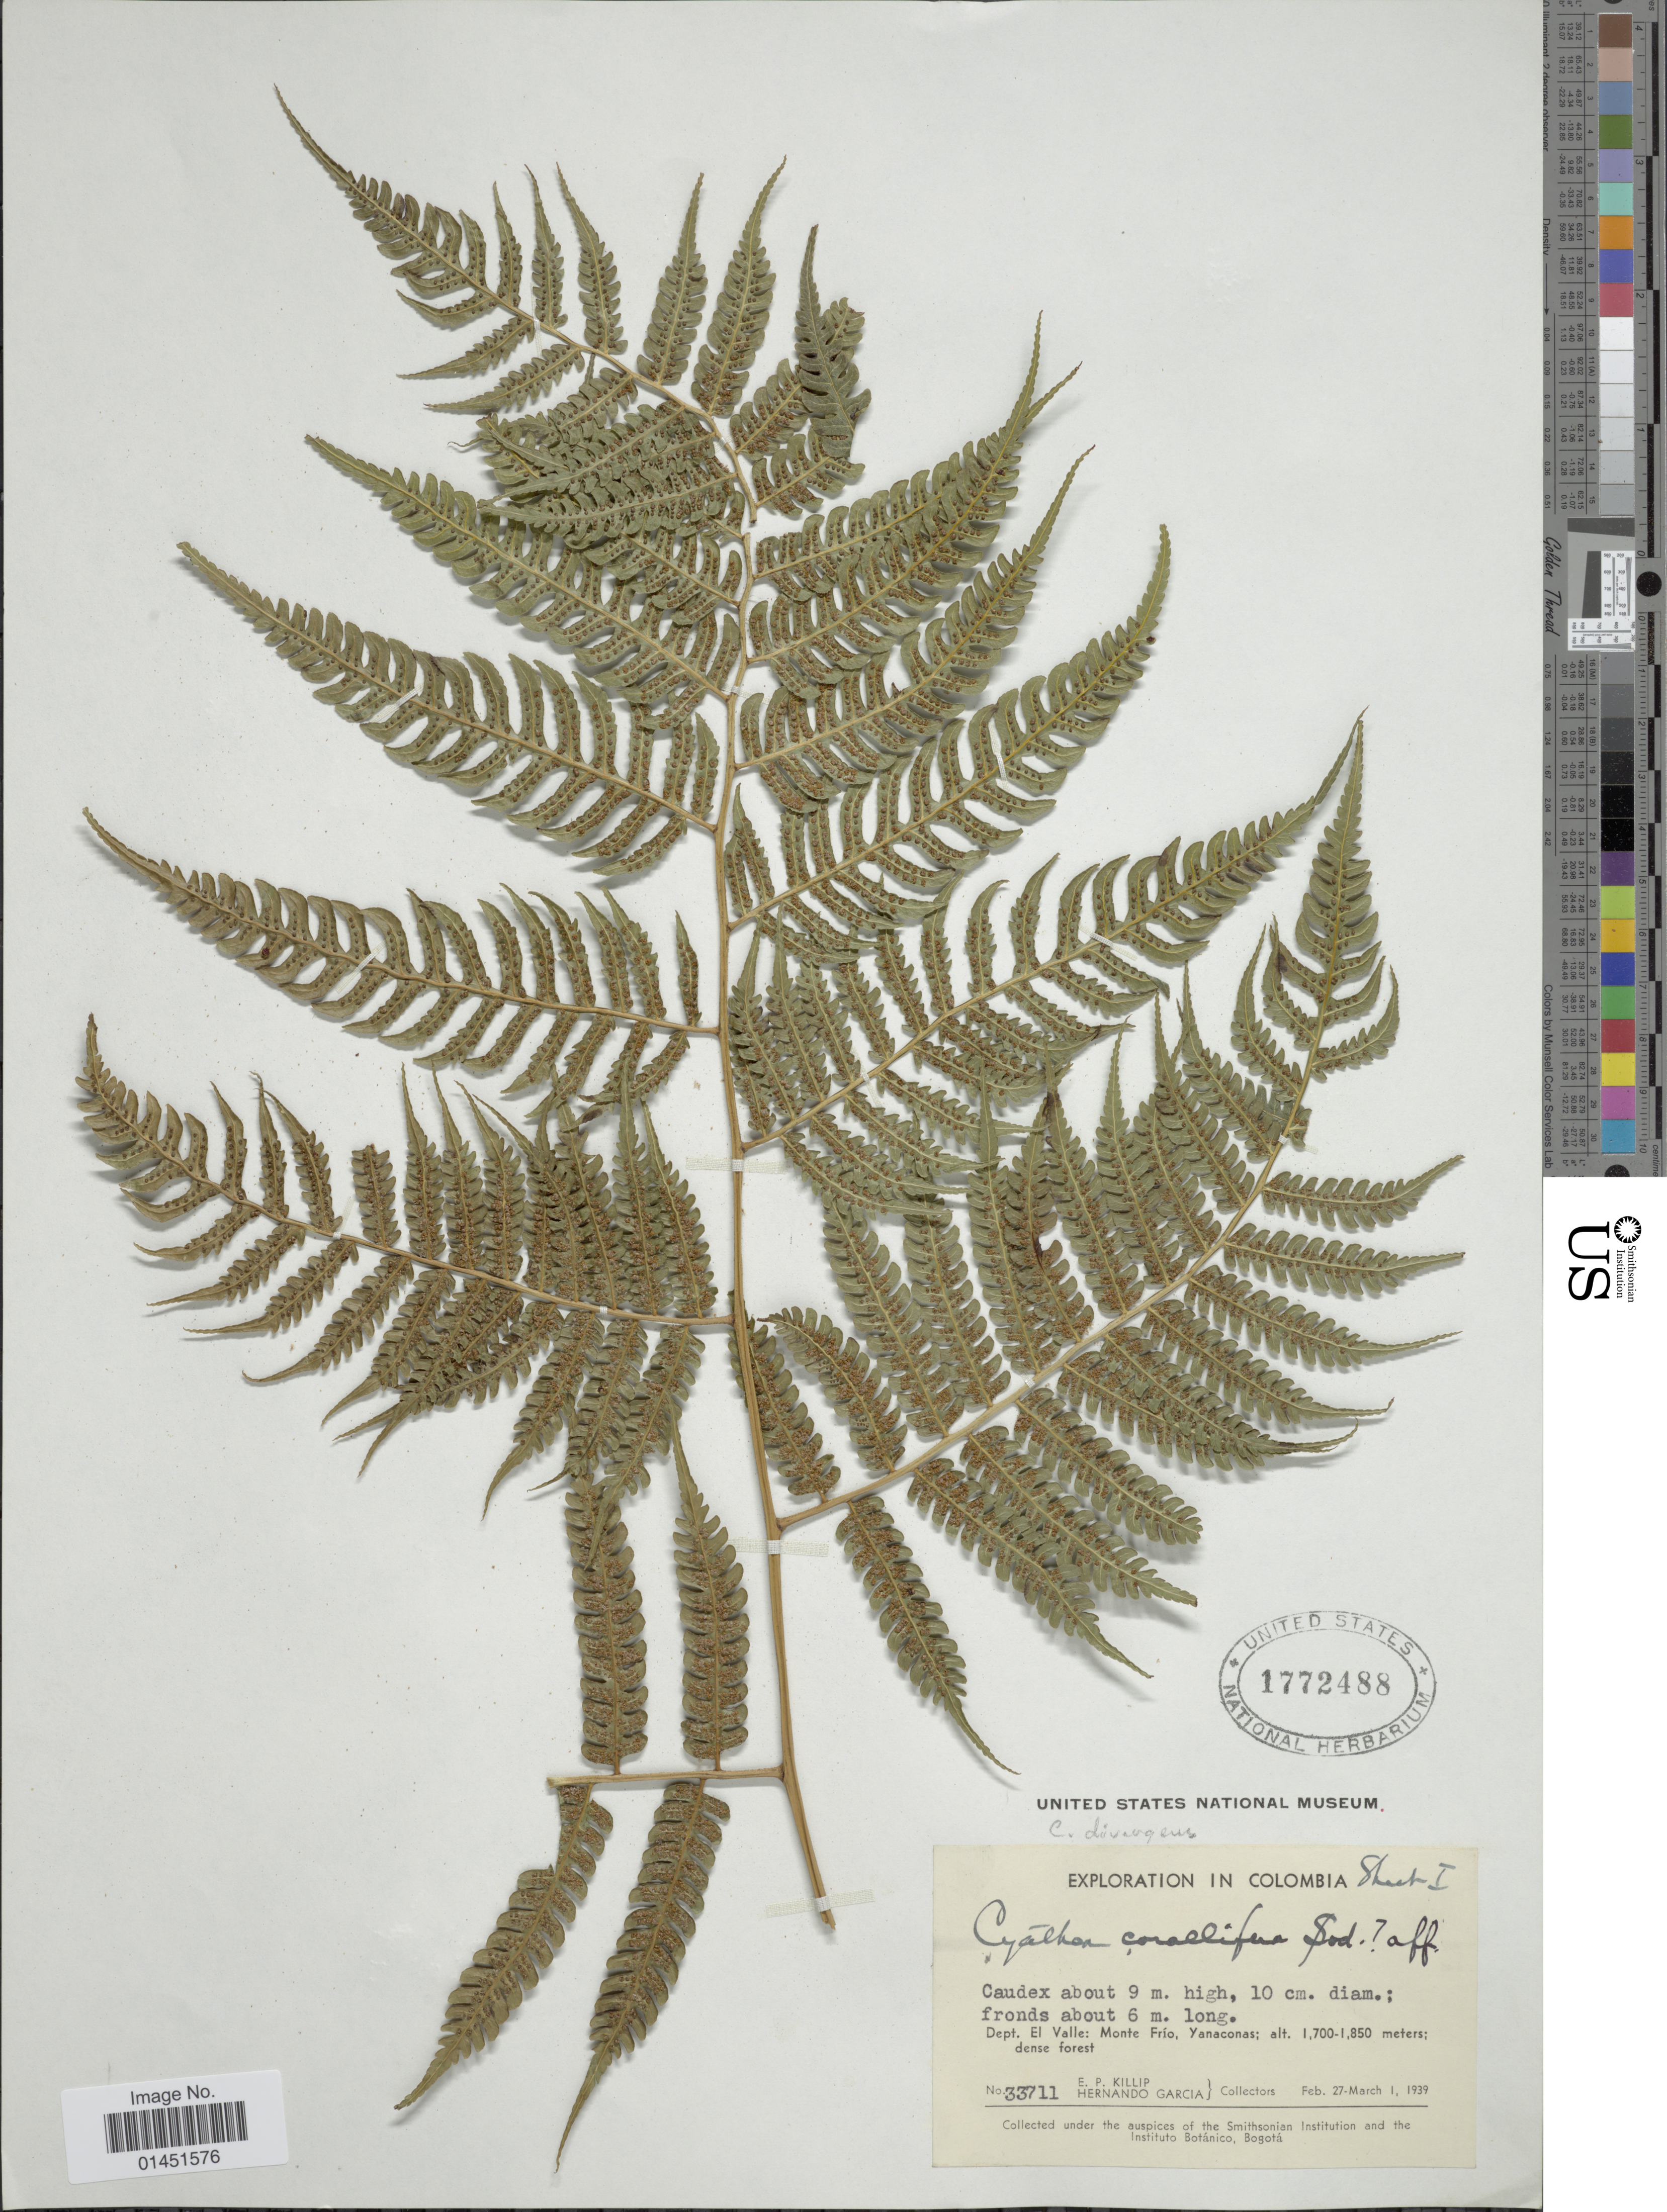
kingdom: Plantae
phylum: Tracheophyta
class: Polypodiopsida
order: Cyatheales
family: Cyatheaceae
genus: Cyathea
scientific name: Cyathea divergens var. divergens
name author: Kunze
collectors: E. P. Killip & H. Garcia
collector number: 33711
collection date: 1939-02-27/1939-03-01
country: Colombia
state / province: Valle del Cauca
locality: Dept. El Valle: Monte Frio, Yanaconas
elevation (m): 1700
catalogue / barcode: US 1772488